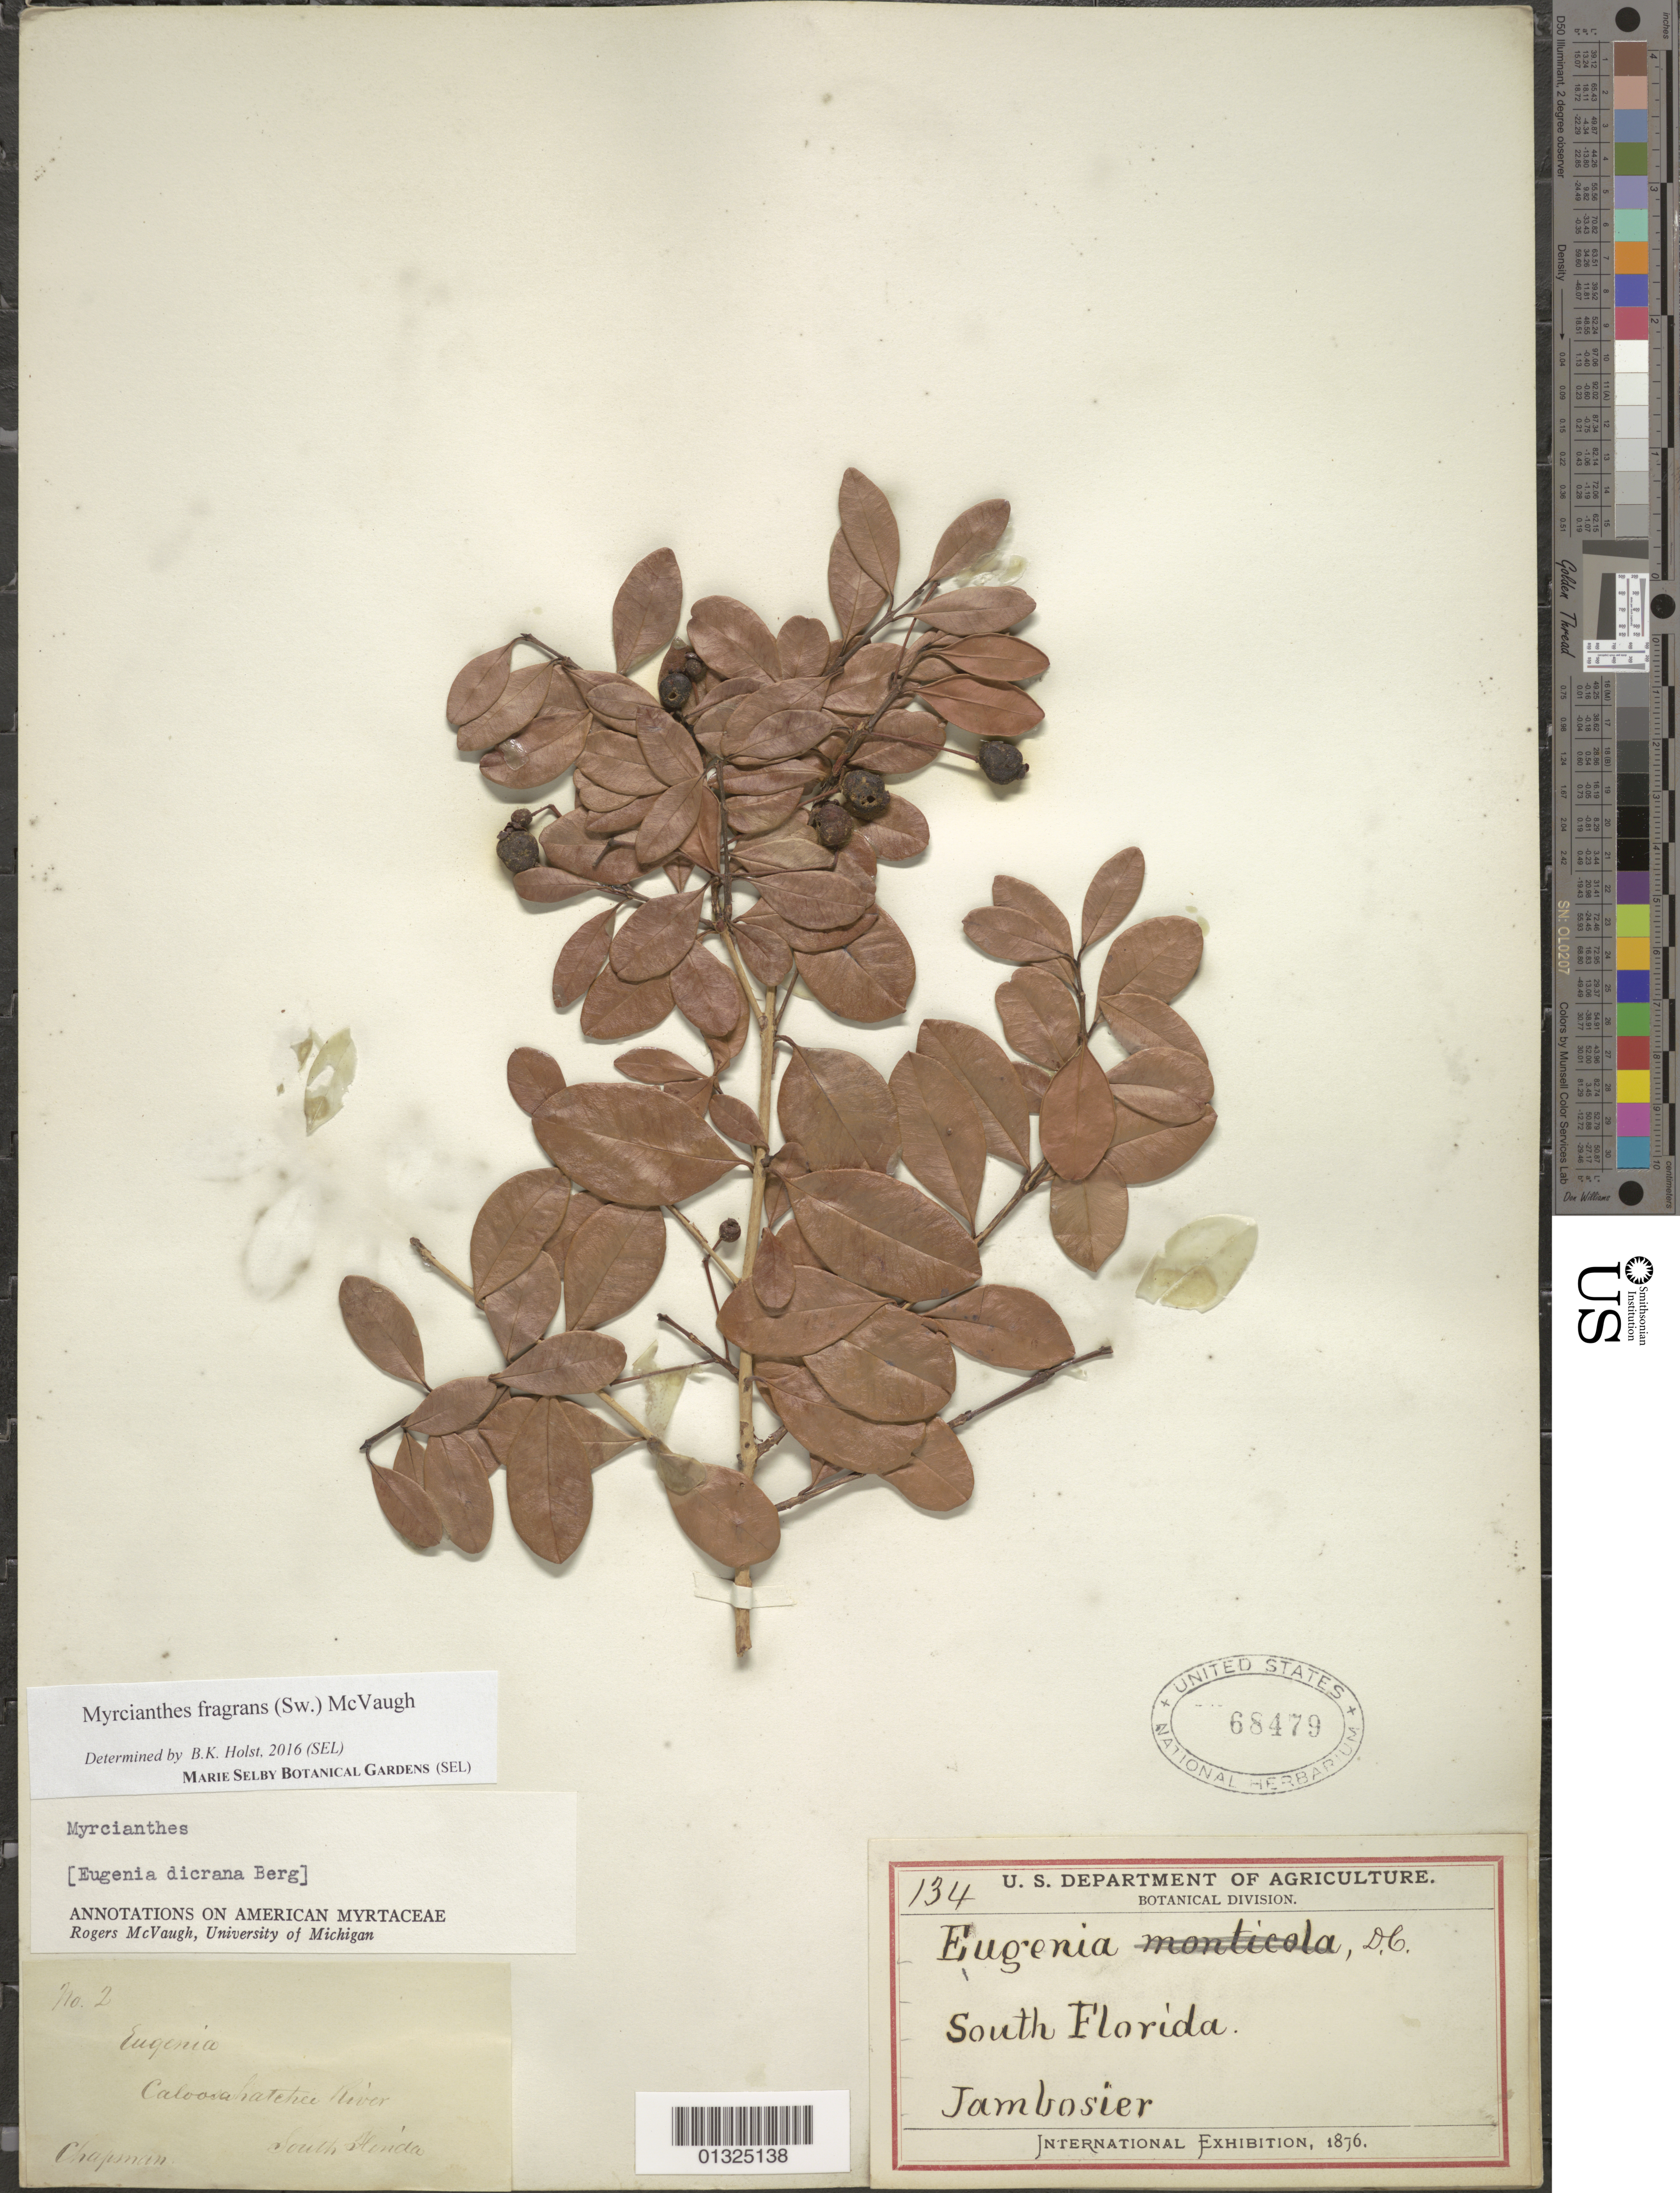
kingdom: Plantae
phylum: Tracheophyta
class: Magnoliopsida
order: Myrtales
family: Myrtaceae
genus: Myrcianthes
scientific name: Myrcianthes fragrans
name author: (Sw.) McVaugh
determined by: Holst, Bruce K.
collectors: ex herb. Chapman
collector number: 2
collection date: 1876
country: United States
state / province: Florida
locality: Caloosahatecha River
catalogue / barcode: US 68479